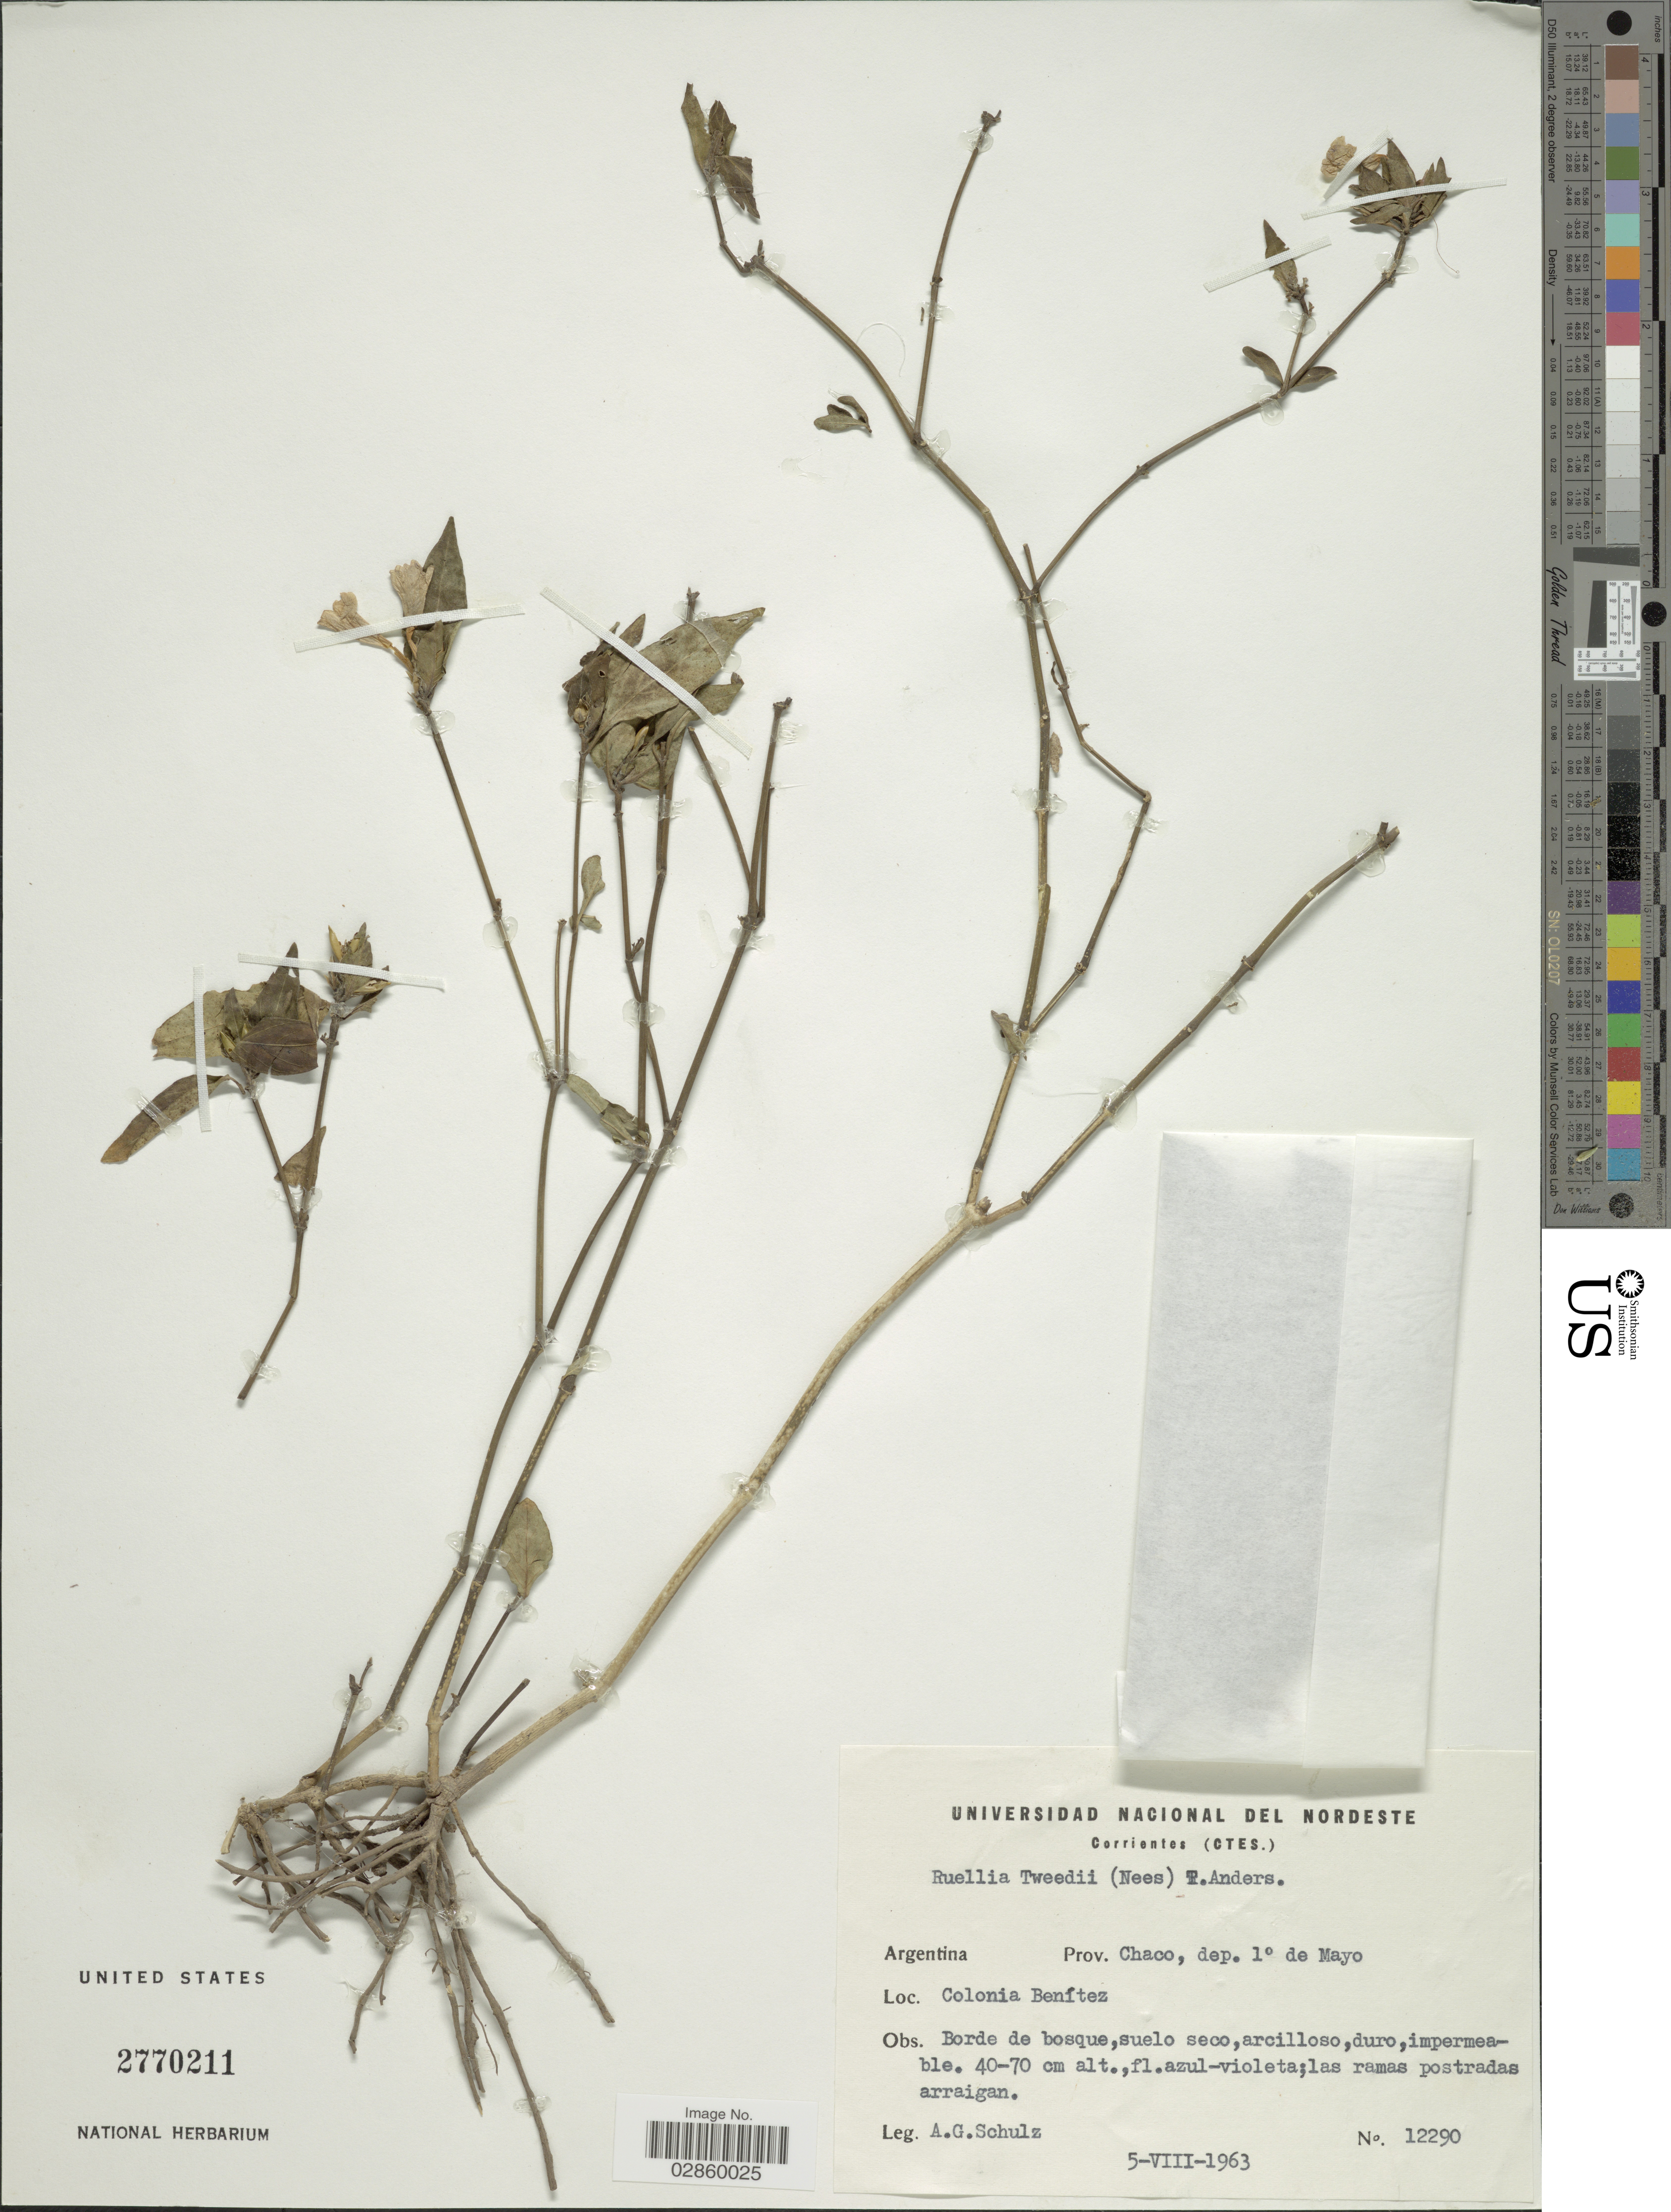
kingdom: Plantae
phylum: Tracheophyta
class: Magnoliopsida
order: Lamiales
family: Acanthaceae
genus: Ruellia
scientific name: Ruellia erythropus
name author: (Nees) Lindau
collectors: A. G. Schulz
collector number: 12290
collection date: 1963-08-05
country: Argentina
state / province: Chaco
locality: Dep. 1° de Mayo, Colonia Benítez.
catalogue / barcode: US 2770211